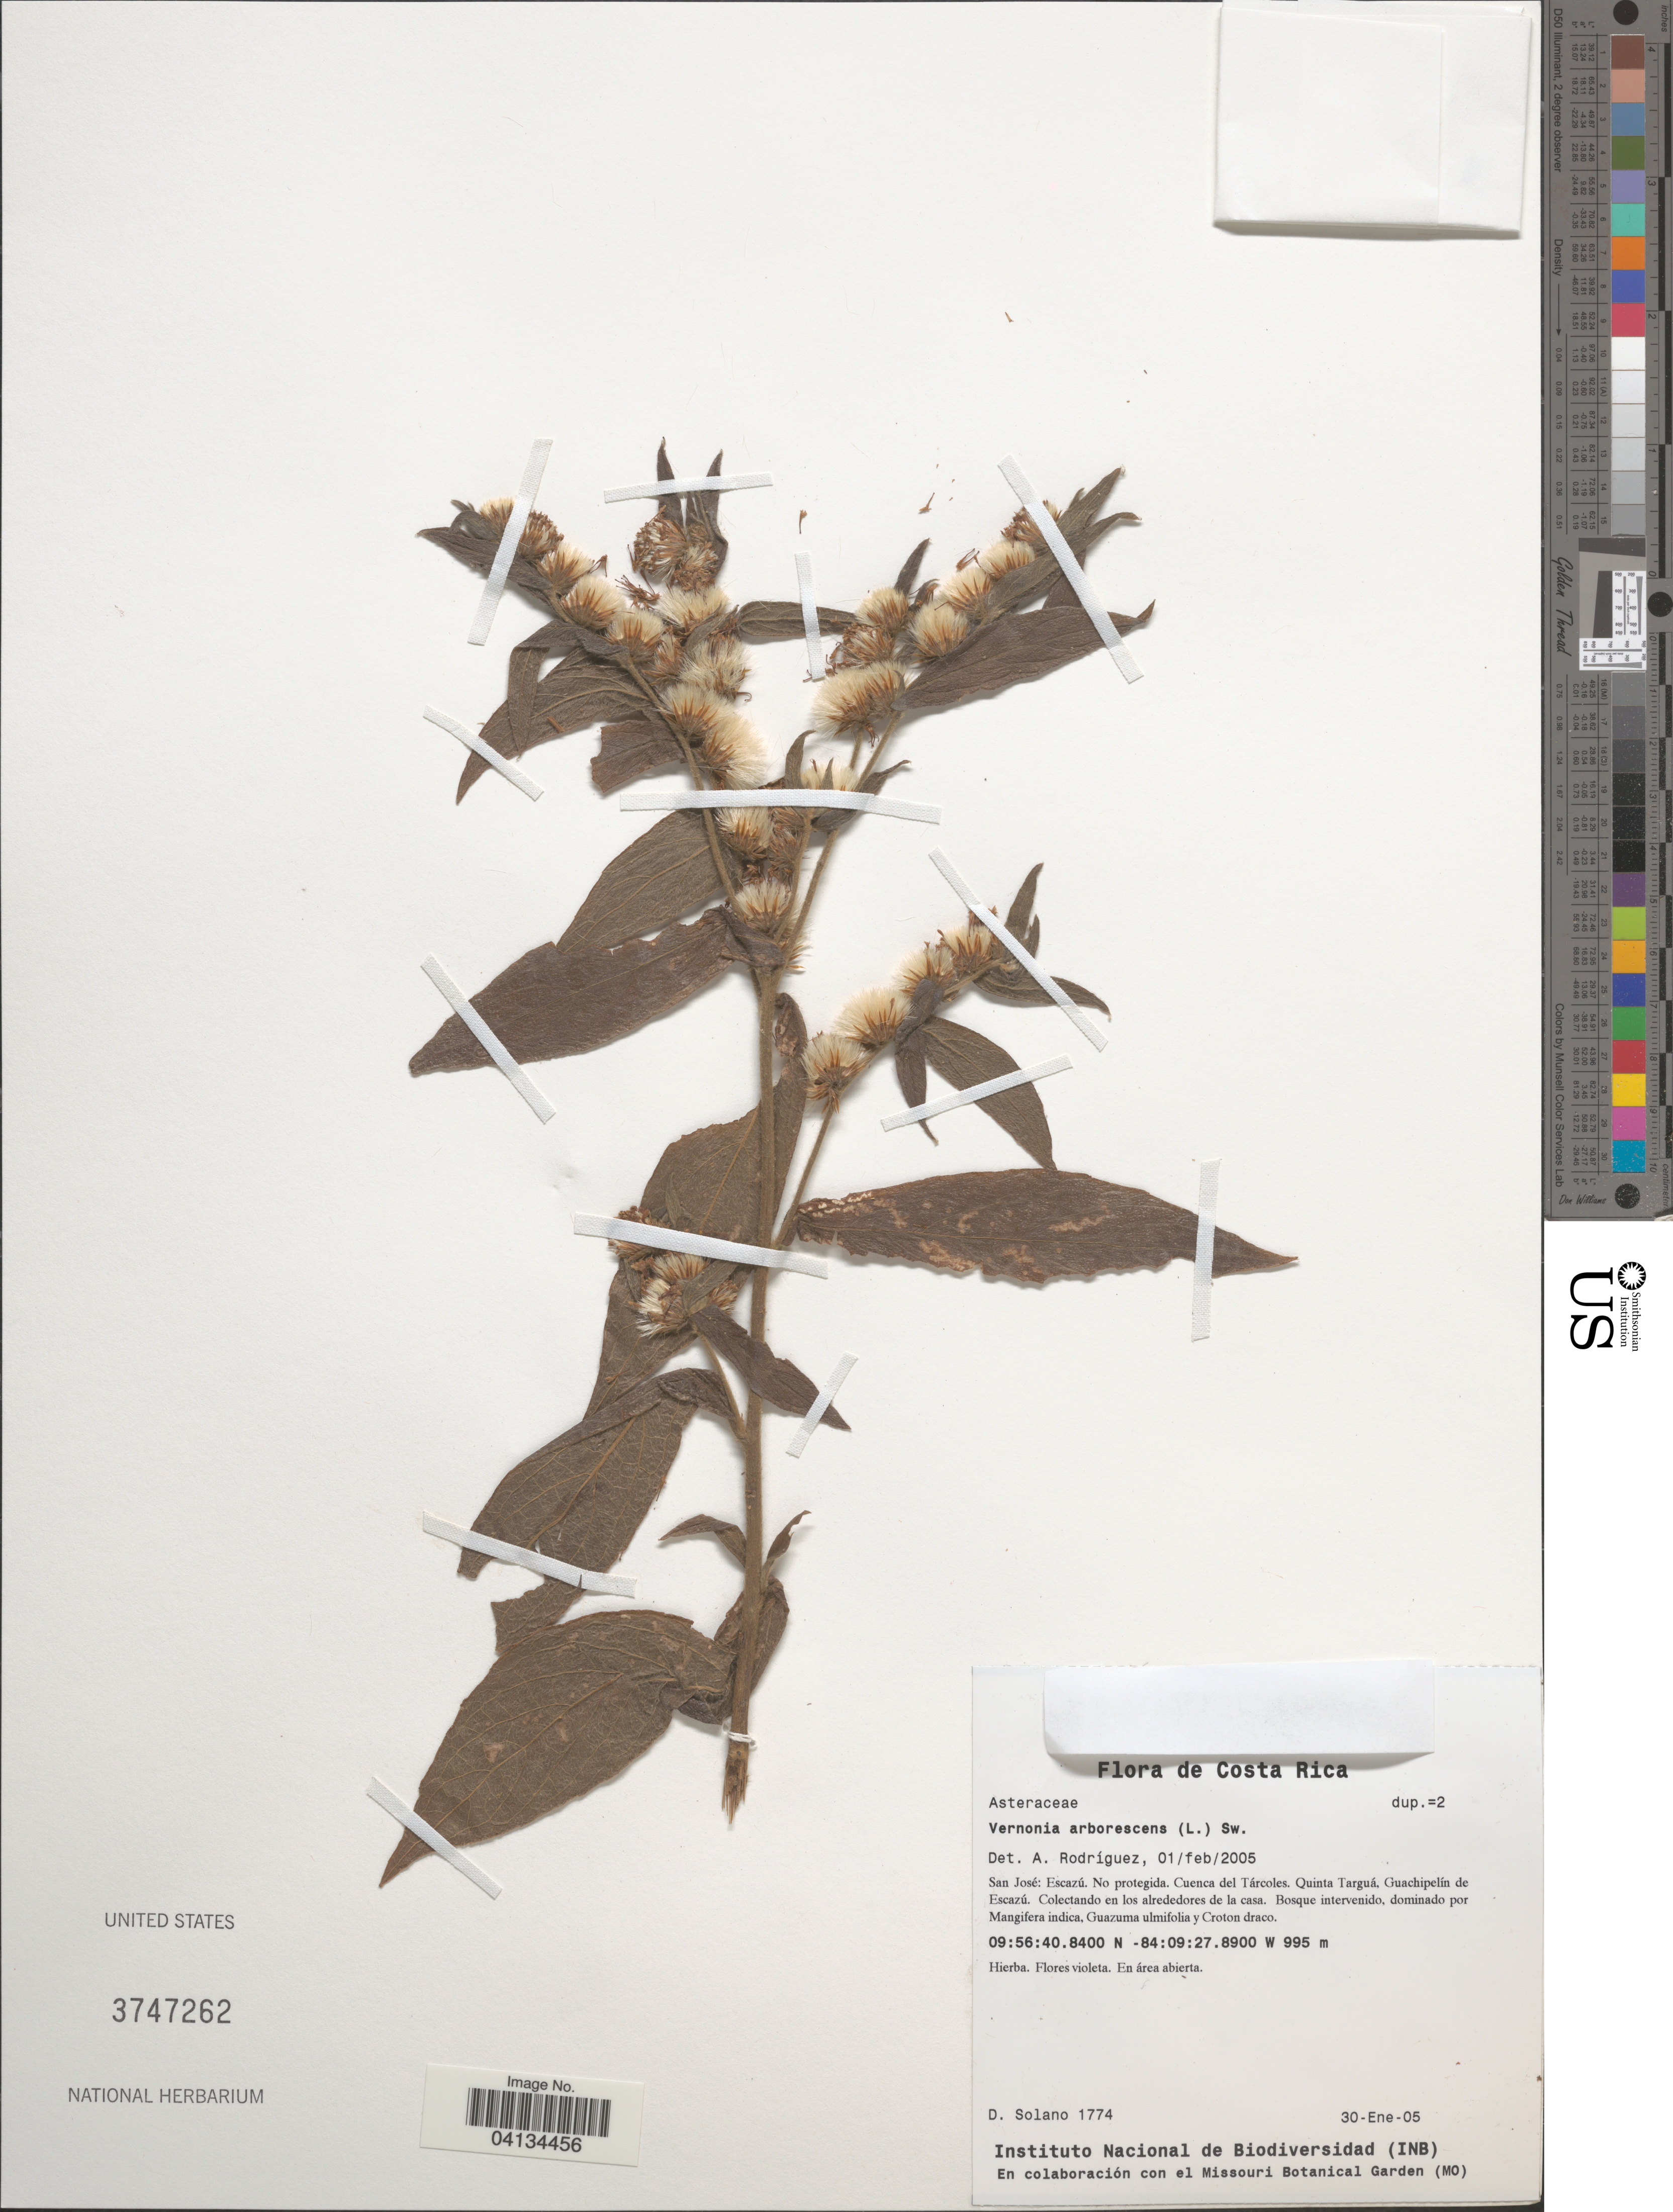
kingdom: Plantae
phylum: Tracheophyta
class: Magnoliopsida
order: Asterales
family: Asteraceae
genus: Lepidaploa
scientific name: Lepidaploa arborescens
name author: (L.) H. Rob.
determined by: Renon, Polla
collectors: D. Solano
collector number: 1774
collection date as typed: Transcribed d/m/y: 30/1/5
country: Costa Rica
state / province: San José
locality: Escazú. No protegida. Cuenca del Tárcoles. Cuenca del Tárcoles. Quinta Targuá, Guachipelín de Escazú.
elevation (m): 995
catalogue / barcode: US 3747262